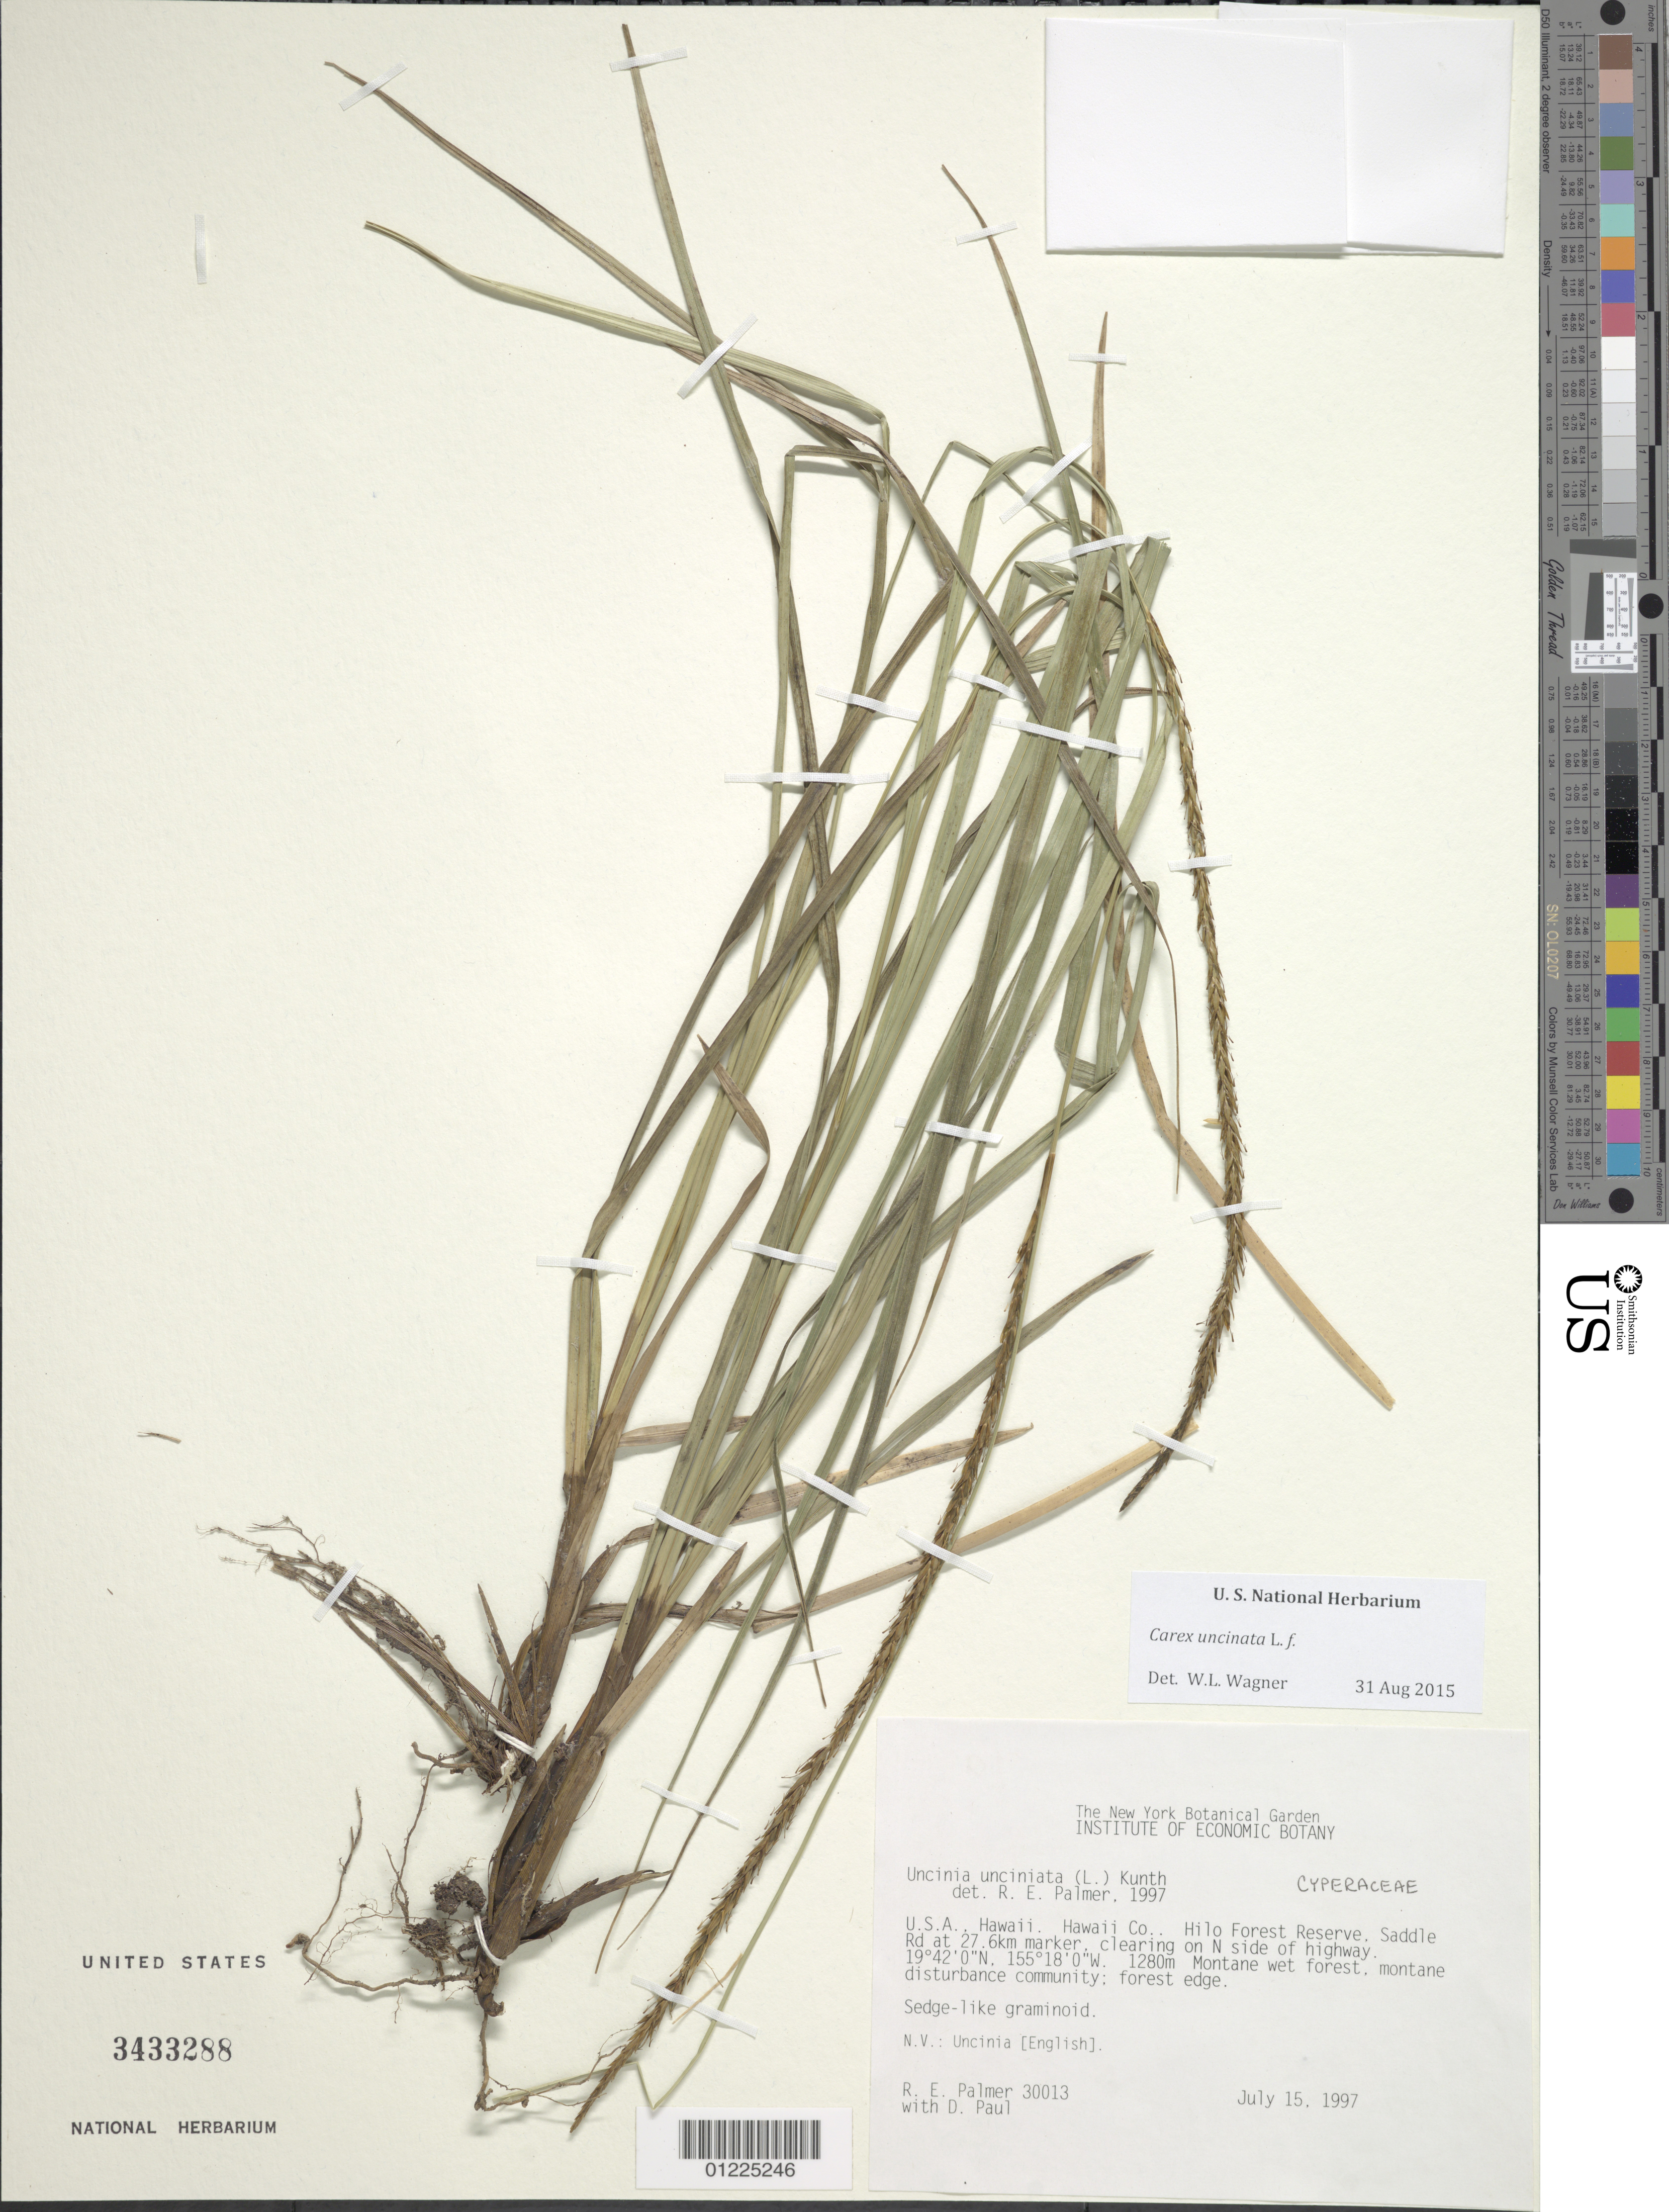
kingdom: Plantae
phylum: Tracheophyta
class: Liliopsida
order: Poales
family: Cyperaceae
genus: Carex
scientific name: Carex uncinata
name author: L. f.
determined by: Wagner, W. L., (BOT), Smithsonian Institution - National Museum of Natural History (UNITED STATES)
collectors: R. Palmer & D. Paul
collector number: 30013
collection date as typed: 15 Jul 1997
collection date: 1997-07-15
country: United States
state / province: Hawaii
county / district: Hawaii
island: Hawaii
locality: Hilo Forest Reserve, Saddle Rd at 27.6km marker, clearing on N side of highway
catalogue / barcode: US 3433288